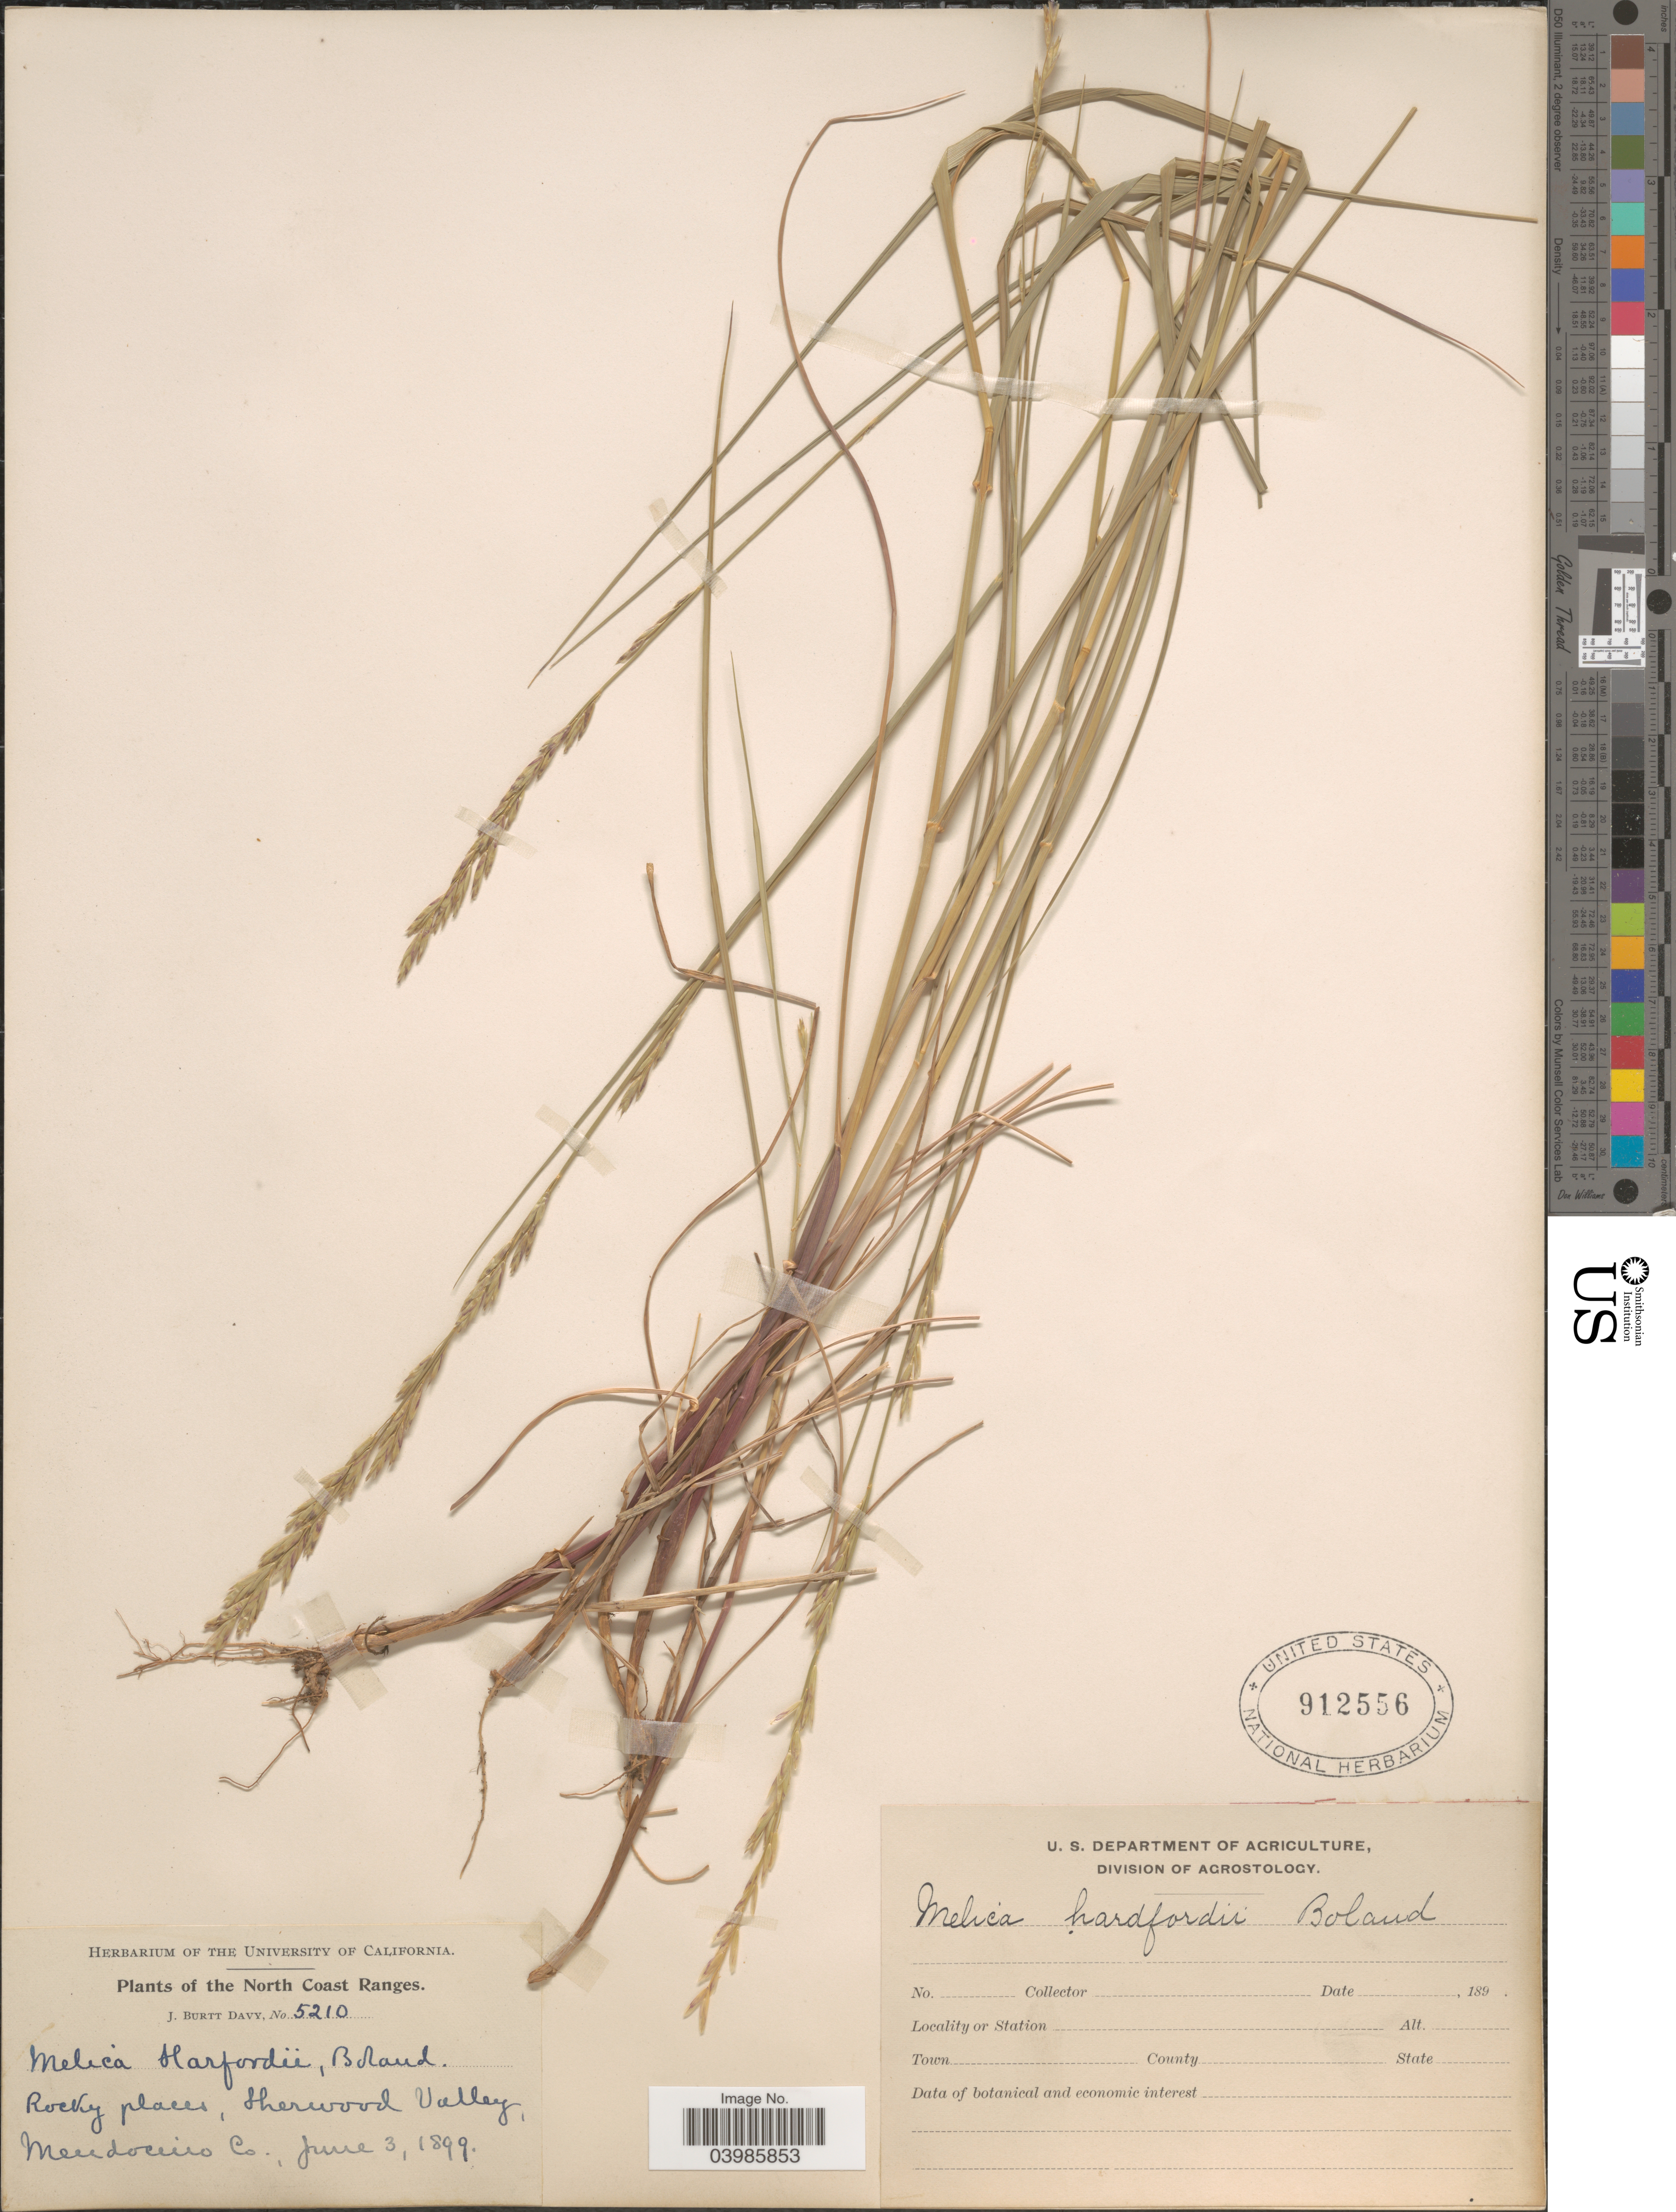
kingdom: Plantae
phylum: Tracheophyta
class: Liliopsida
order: Poales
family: Poaceae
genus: Melica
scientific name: Melica harfordii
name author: Bol.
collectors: J. Burtt Davy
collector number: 5210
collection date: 1899-06-03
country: United States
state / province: California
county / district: Mendocino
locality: North Coast Ranges. Rocky places, Sherwood Valley, Mendocino Co.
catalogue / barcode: US 912556